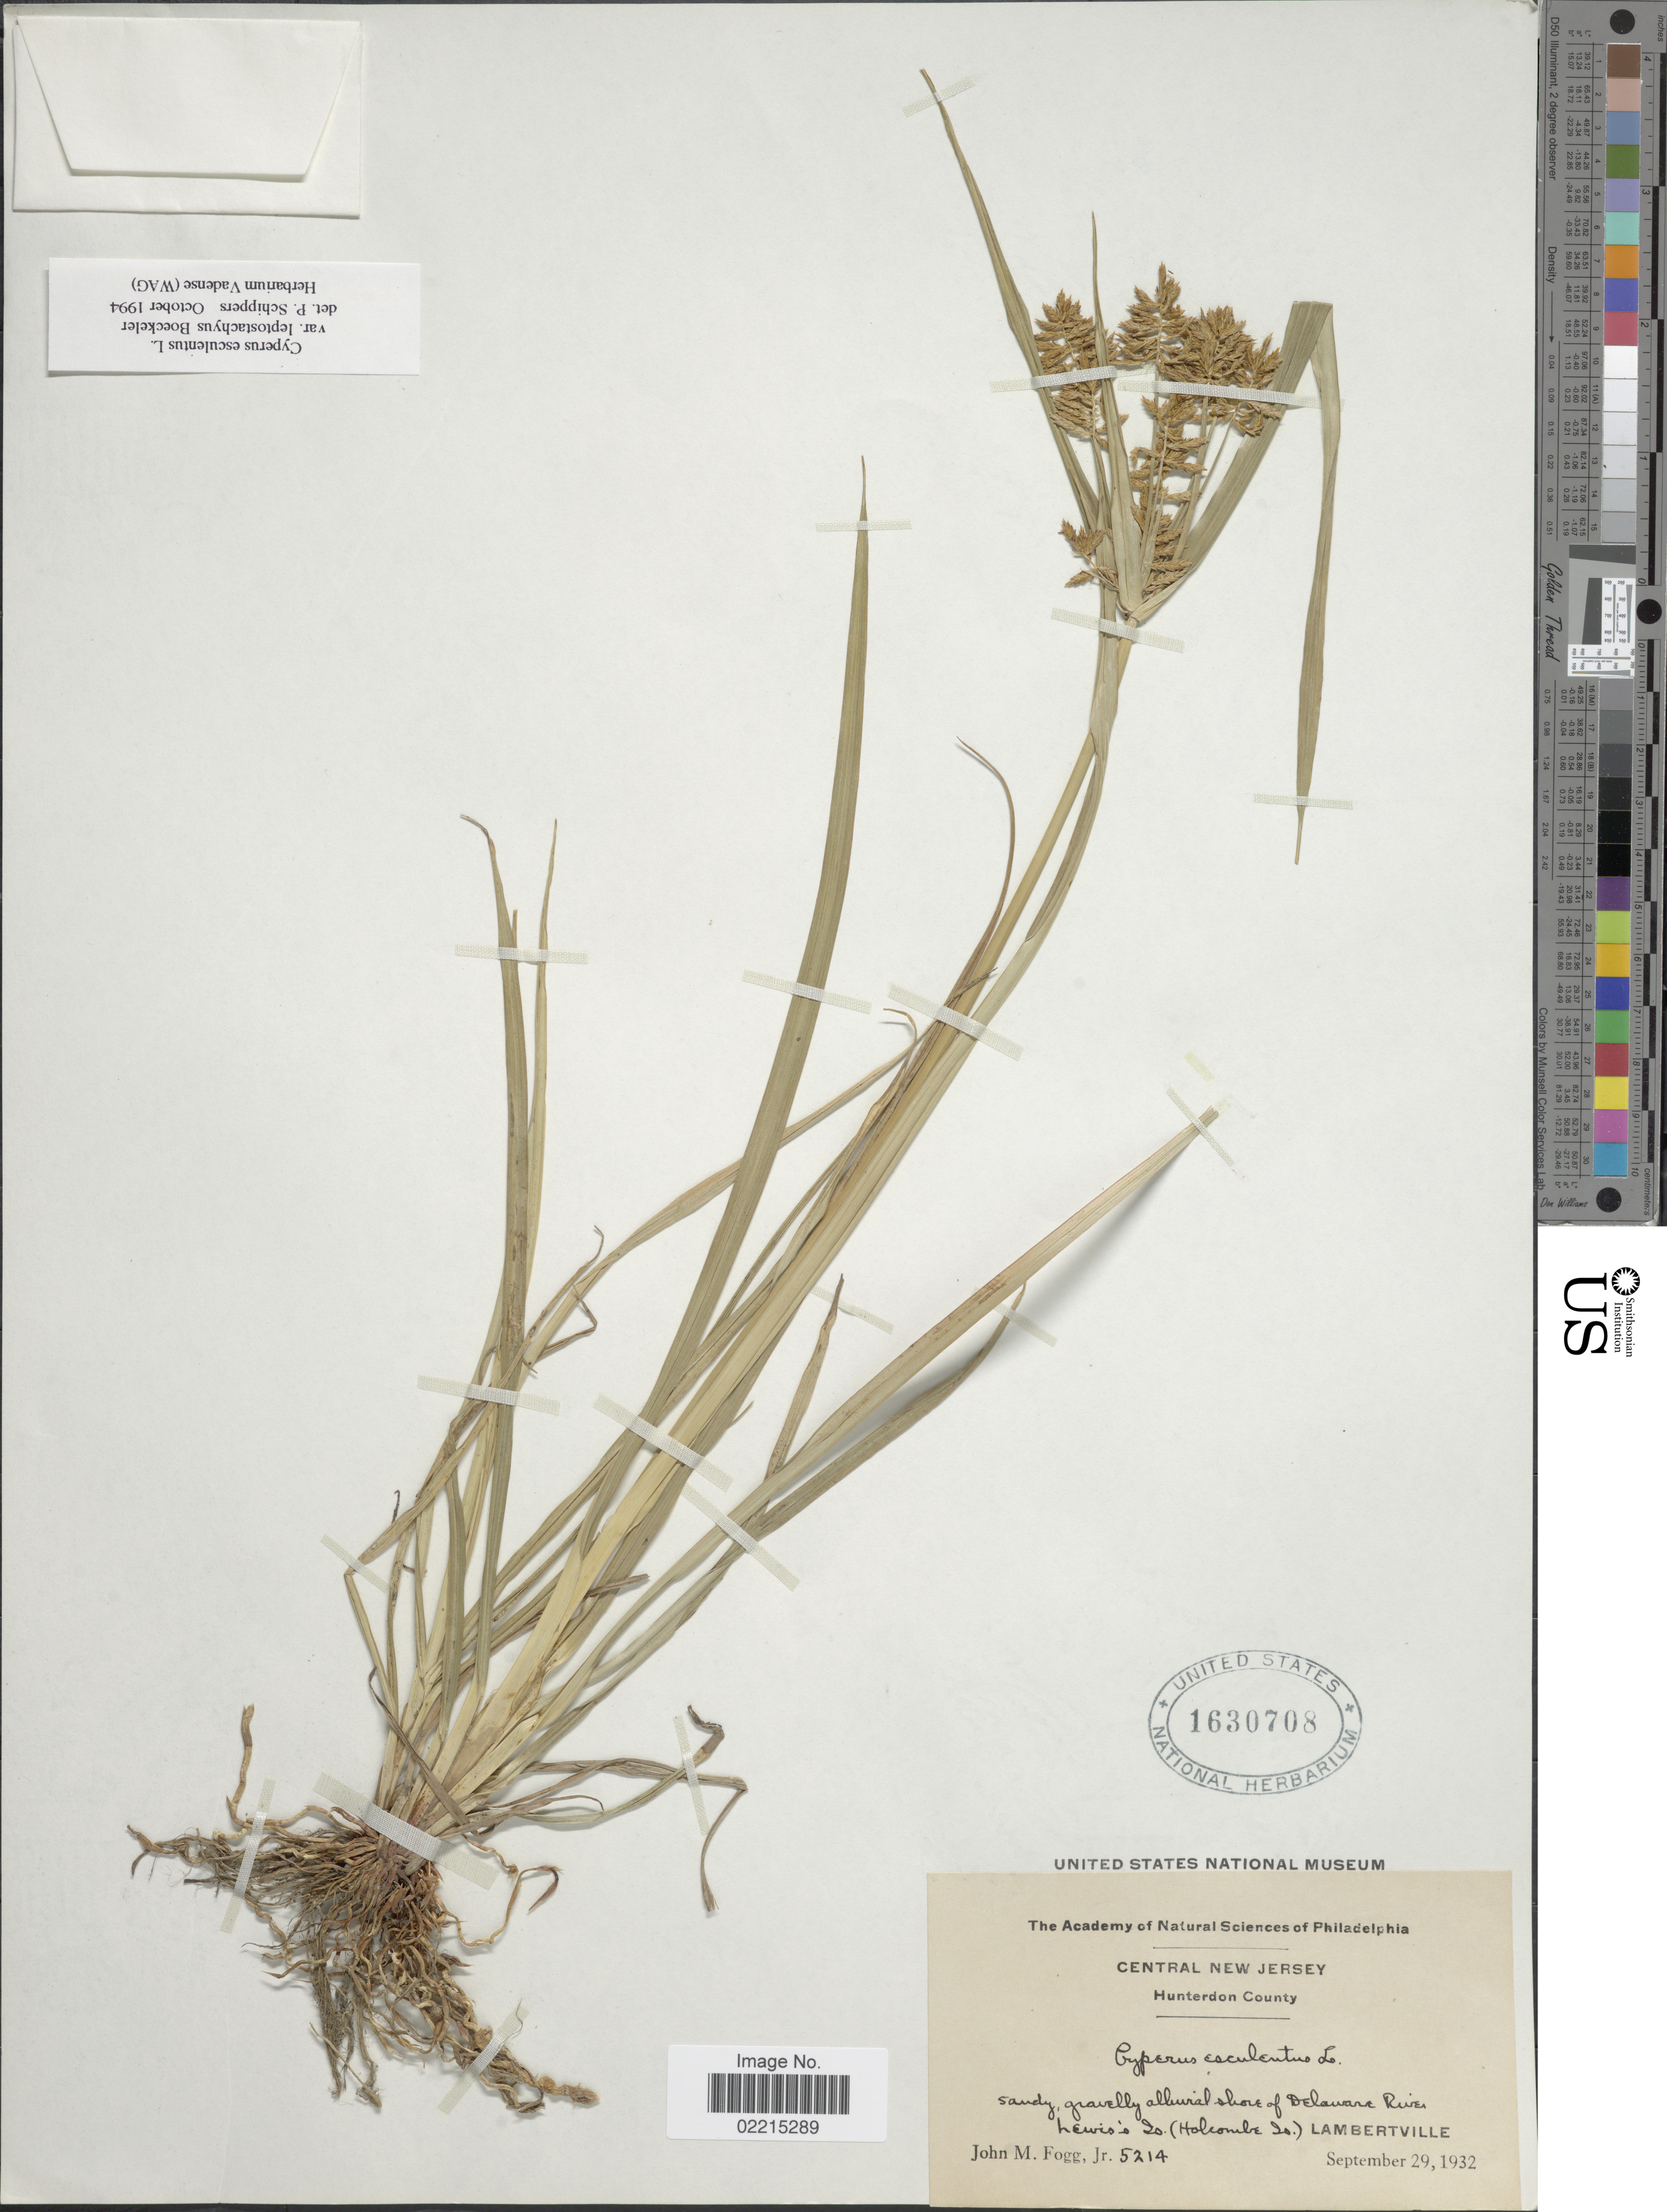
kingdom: Plantae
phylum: Tracheophyta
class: Liliopsida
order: Poales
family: Cyperaceae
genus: Cyperus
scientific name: Cyperus esculentus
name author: L.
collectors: J. Fogg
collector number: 5214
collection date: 1932-09-29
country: United States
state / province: New Jersey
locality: Hunterdon County, alluvial shore of Delaware River Lewis' s Is. (Holcombe Is.) Lambertville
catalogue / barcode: US 1630708